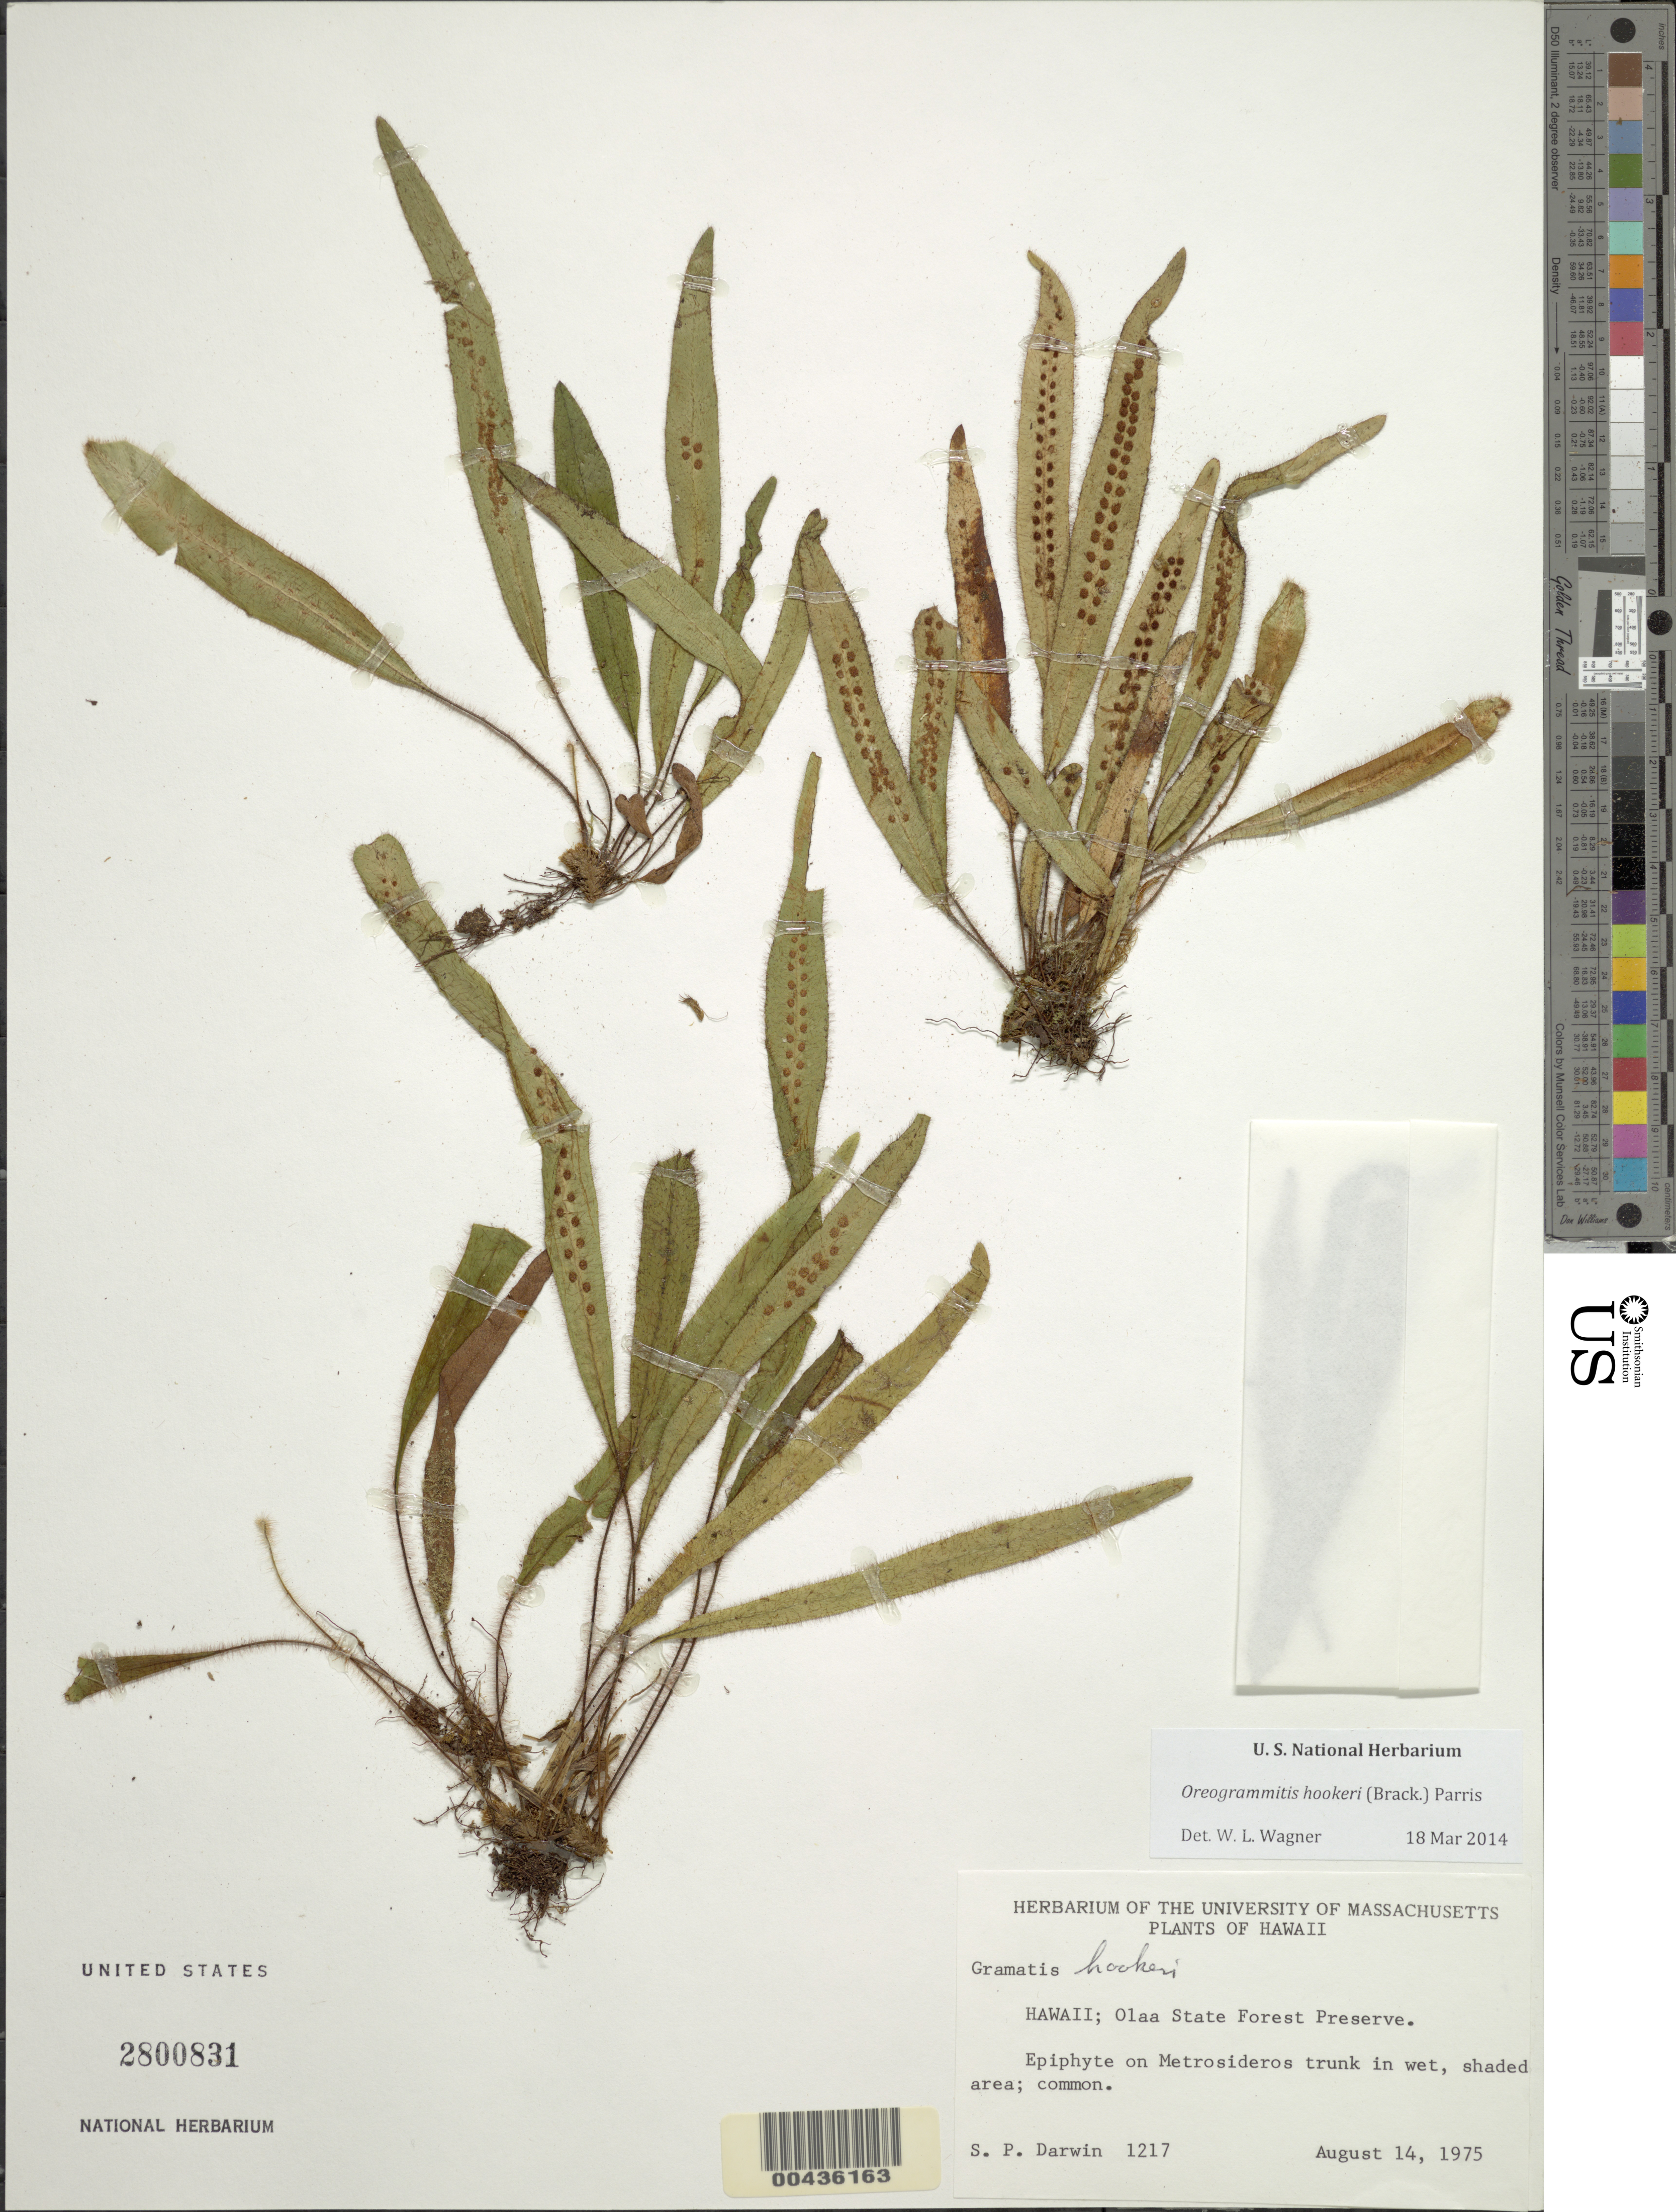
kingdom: Plantae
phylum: Tracheophyta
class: Polypodiopsida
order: Polypodiales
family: Polypodiaceae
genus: Oreogrammitis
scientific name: Oreogrammitis hookeri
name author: (Brack.) Parris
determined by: Wagner, W. L., (BOT), Smithsonian Institution - National Museum of Natural History (UNITED STATES)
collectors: S. P. Darwin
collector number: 1217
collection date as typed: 14 Aug 1975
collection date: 1975-08-14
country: United States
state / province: Hawaii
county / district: Hawaii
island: Hawaii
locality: Olaa State Forest Preserve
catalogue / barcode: US 2800831